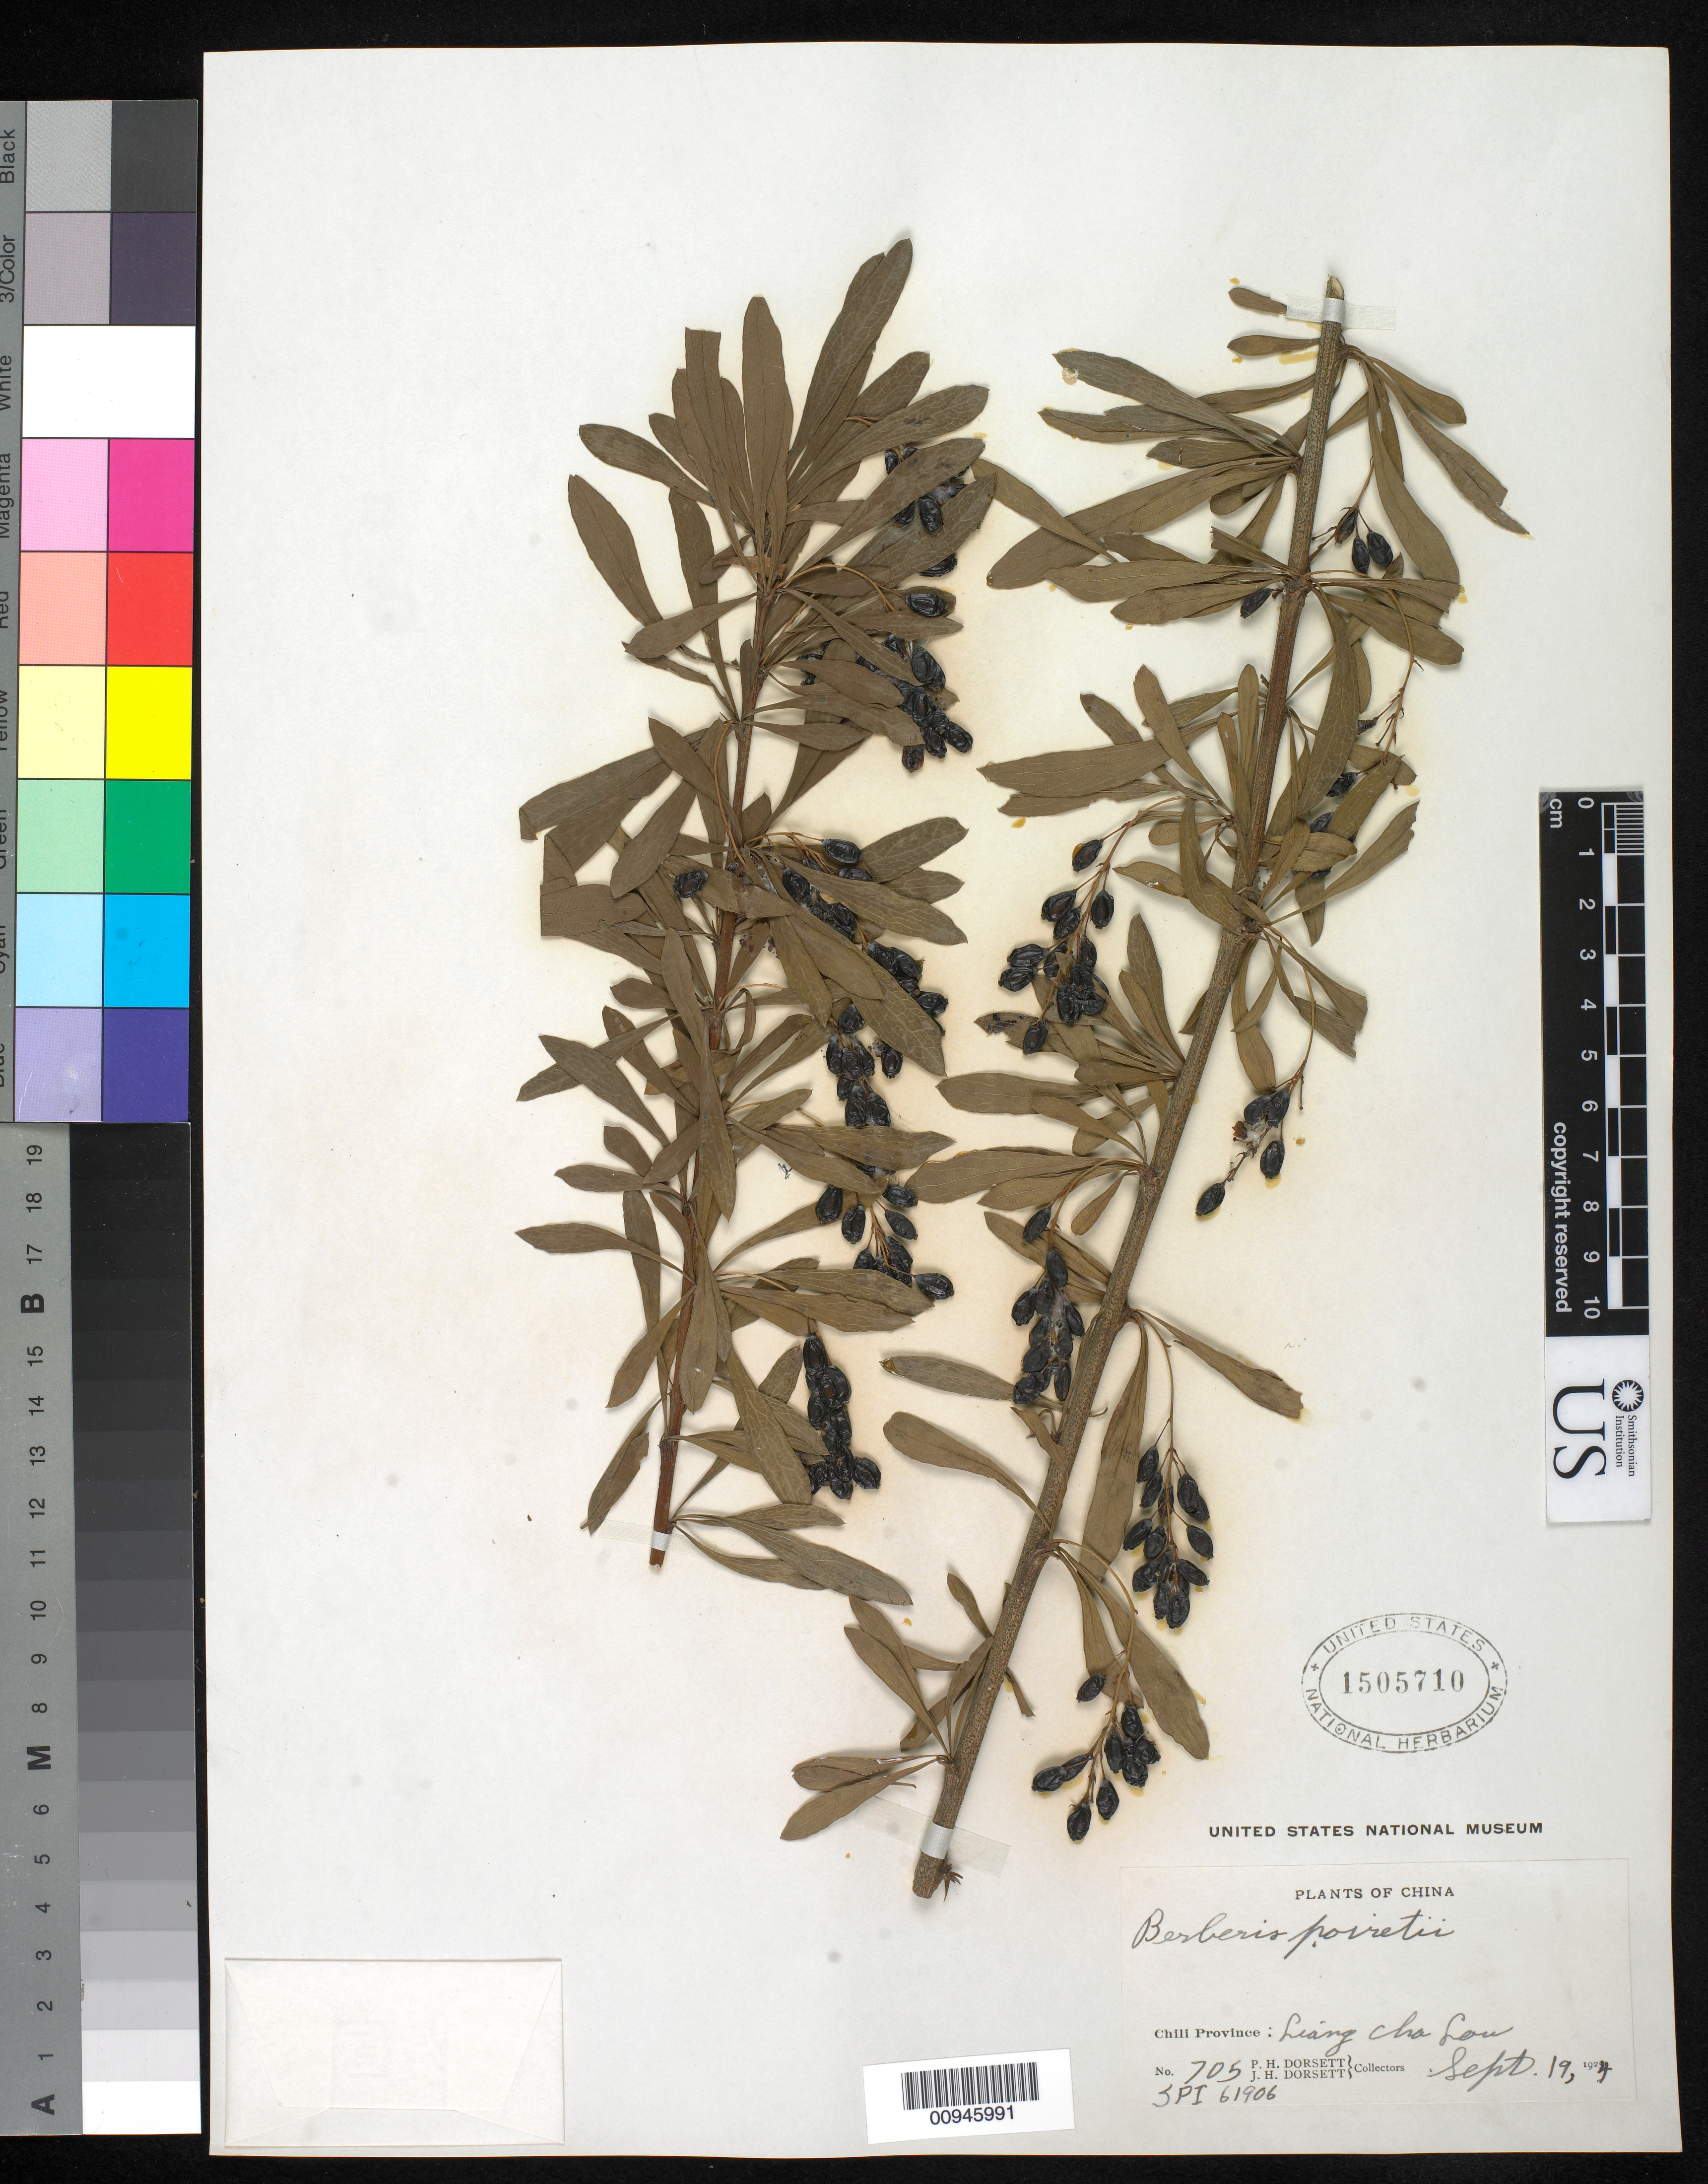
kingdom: Plantae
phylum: Tracheophyta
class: Magnoliopsida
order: Ranunculales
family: Berberidaceae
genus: Berberis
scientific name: Berberis poiretii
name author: C.K. Schneid.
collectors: P. H. Dorsett & J. Dorsett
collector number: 705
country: China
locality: Chili, Liang Cha Lou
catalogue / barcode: US 1505710